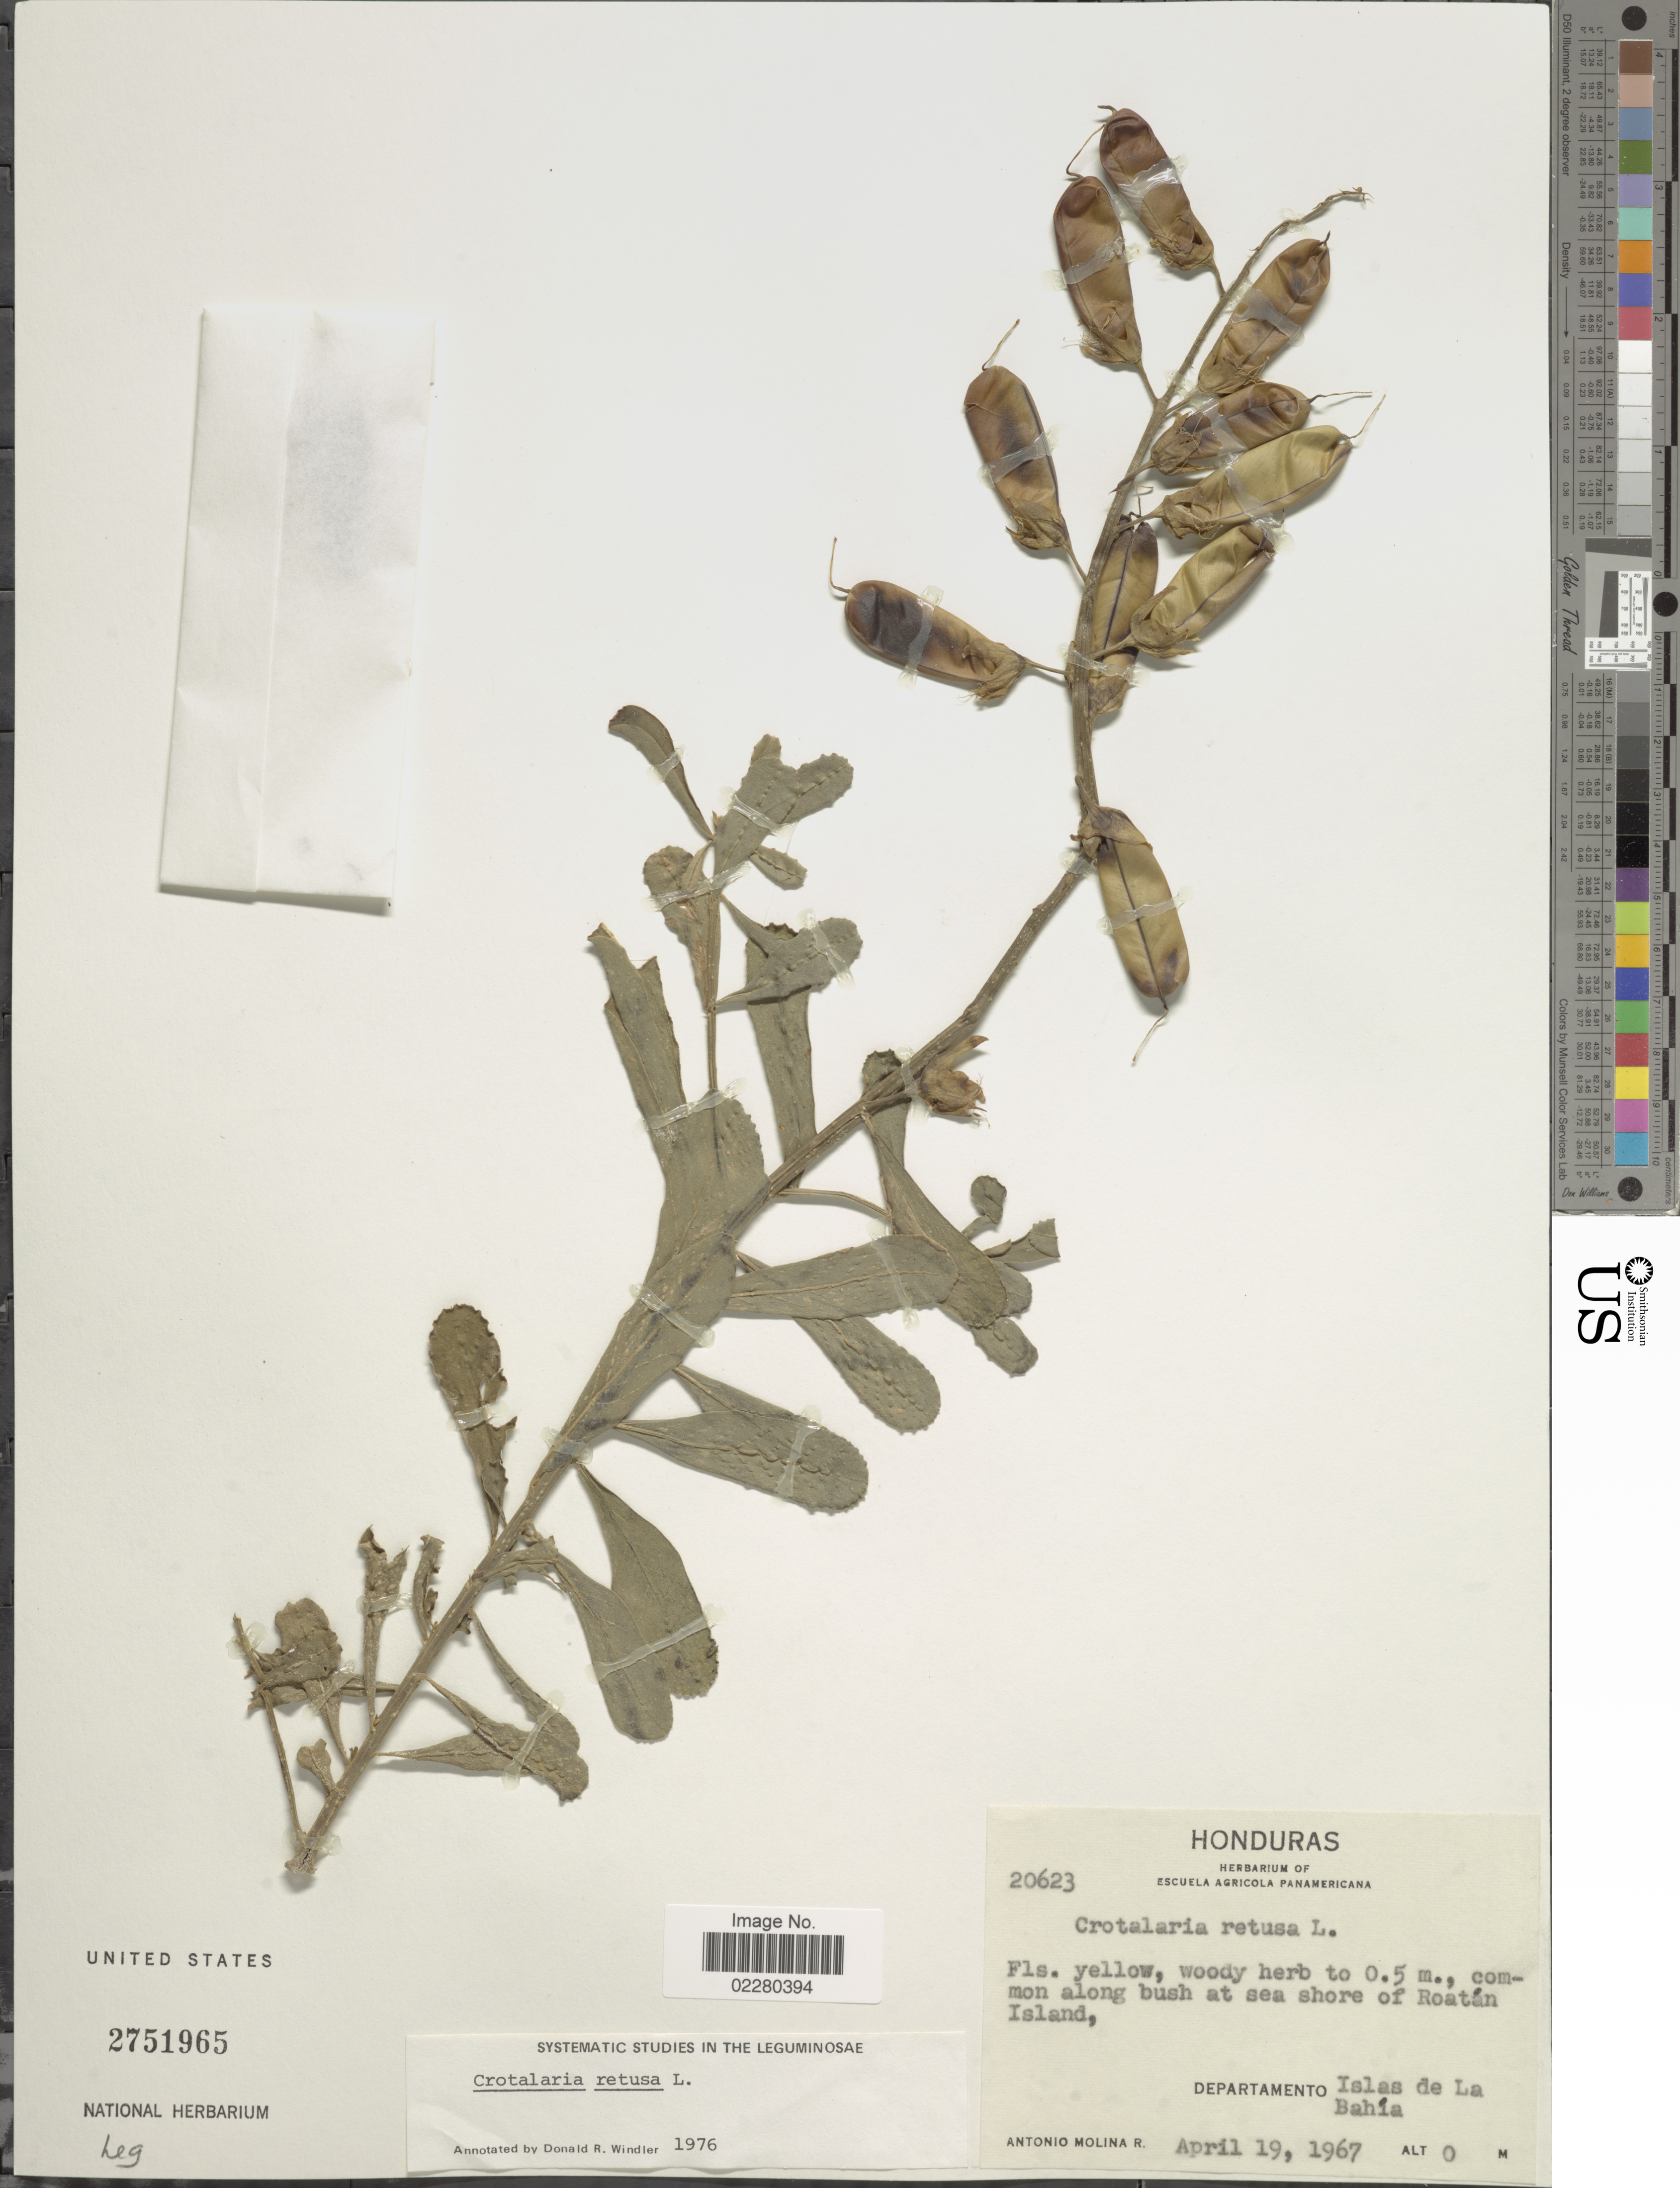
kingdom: Plantae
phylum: Tracheophyta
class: Magnoliopsida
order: Fabales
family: Fabaceae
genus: Crotalaria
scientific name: Crotalaria retusa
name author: L.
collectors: A. Molina R.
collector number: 20623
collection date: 1967-04-19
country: Honduras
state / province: Islas de la Bahía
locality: Common along bush at sea shore of Roatán Island, Departamento Islas de La Bahía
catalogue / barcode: US 2751965